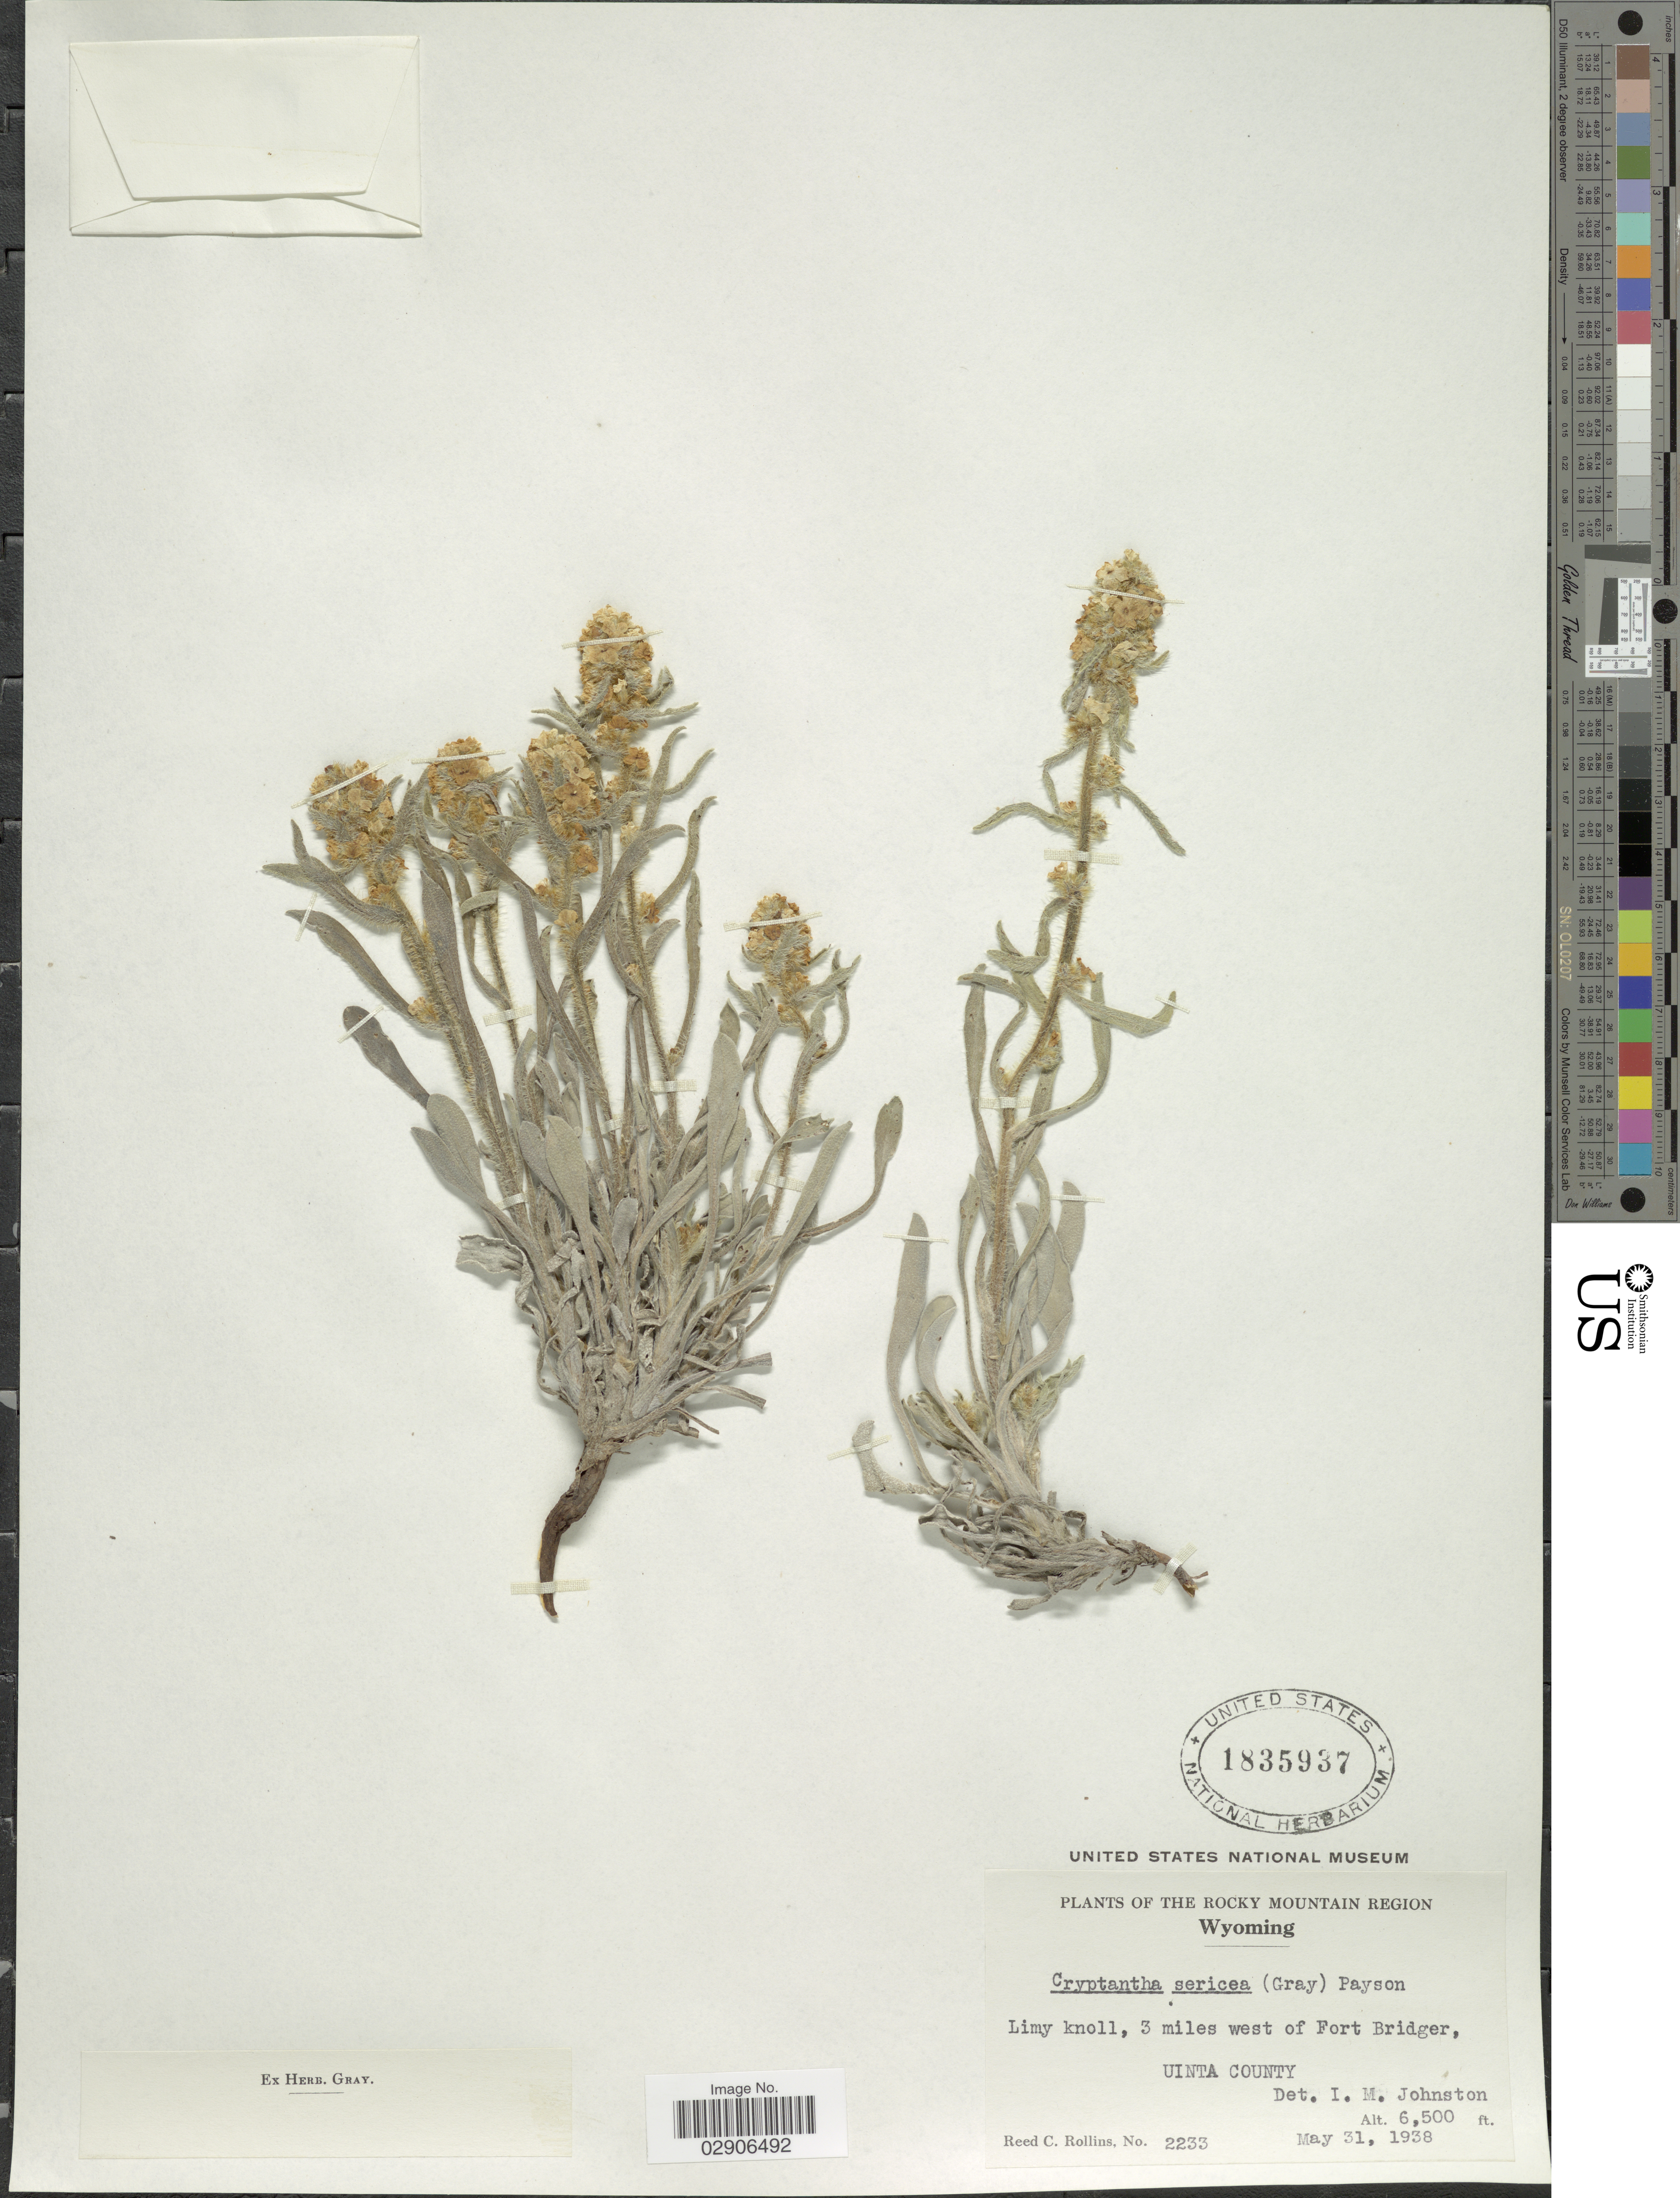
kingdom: Plantae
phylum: Tracheophyta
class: Magnoliopsida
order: Boraginales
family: Boraginaceae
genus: Oreocarya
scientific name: Oreocarya sericea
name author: (A. Gray) Greene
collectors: R. C. Rollins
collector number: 2233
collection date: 1938-05-31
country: United States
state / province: Wyoming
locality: Limy knoll, 3 miles west of Fort Bridger, Uinta County.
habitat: limy knoll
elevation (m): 1981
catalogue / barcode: US 1835937